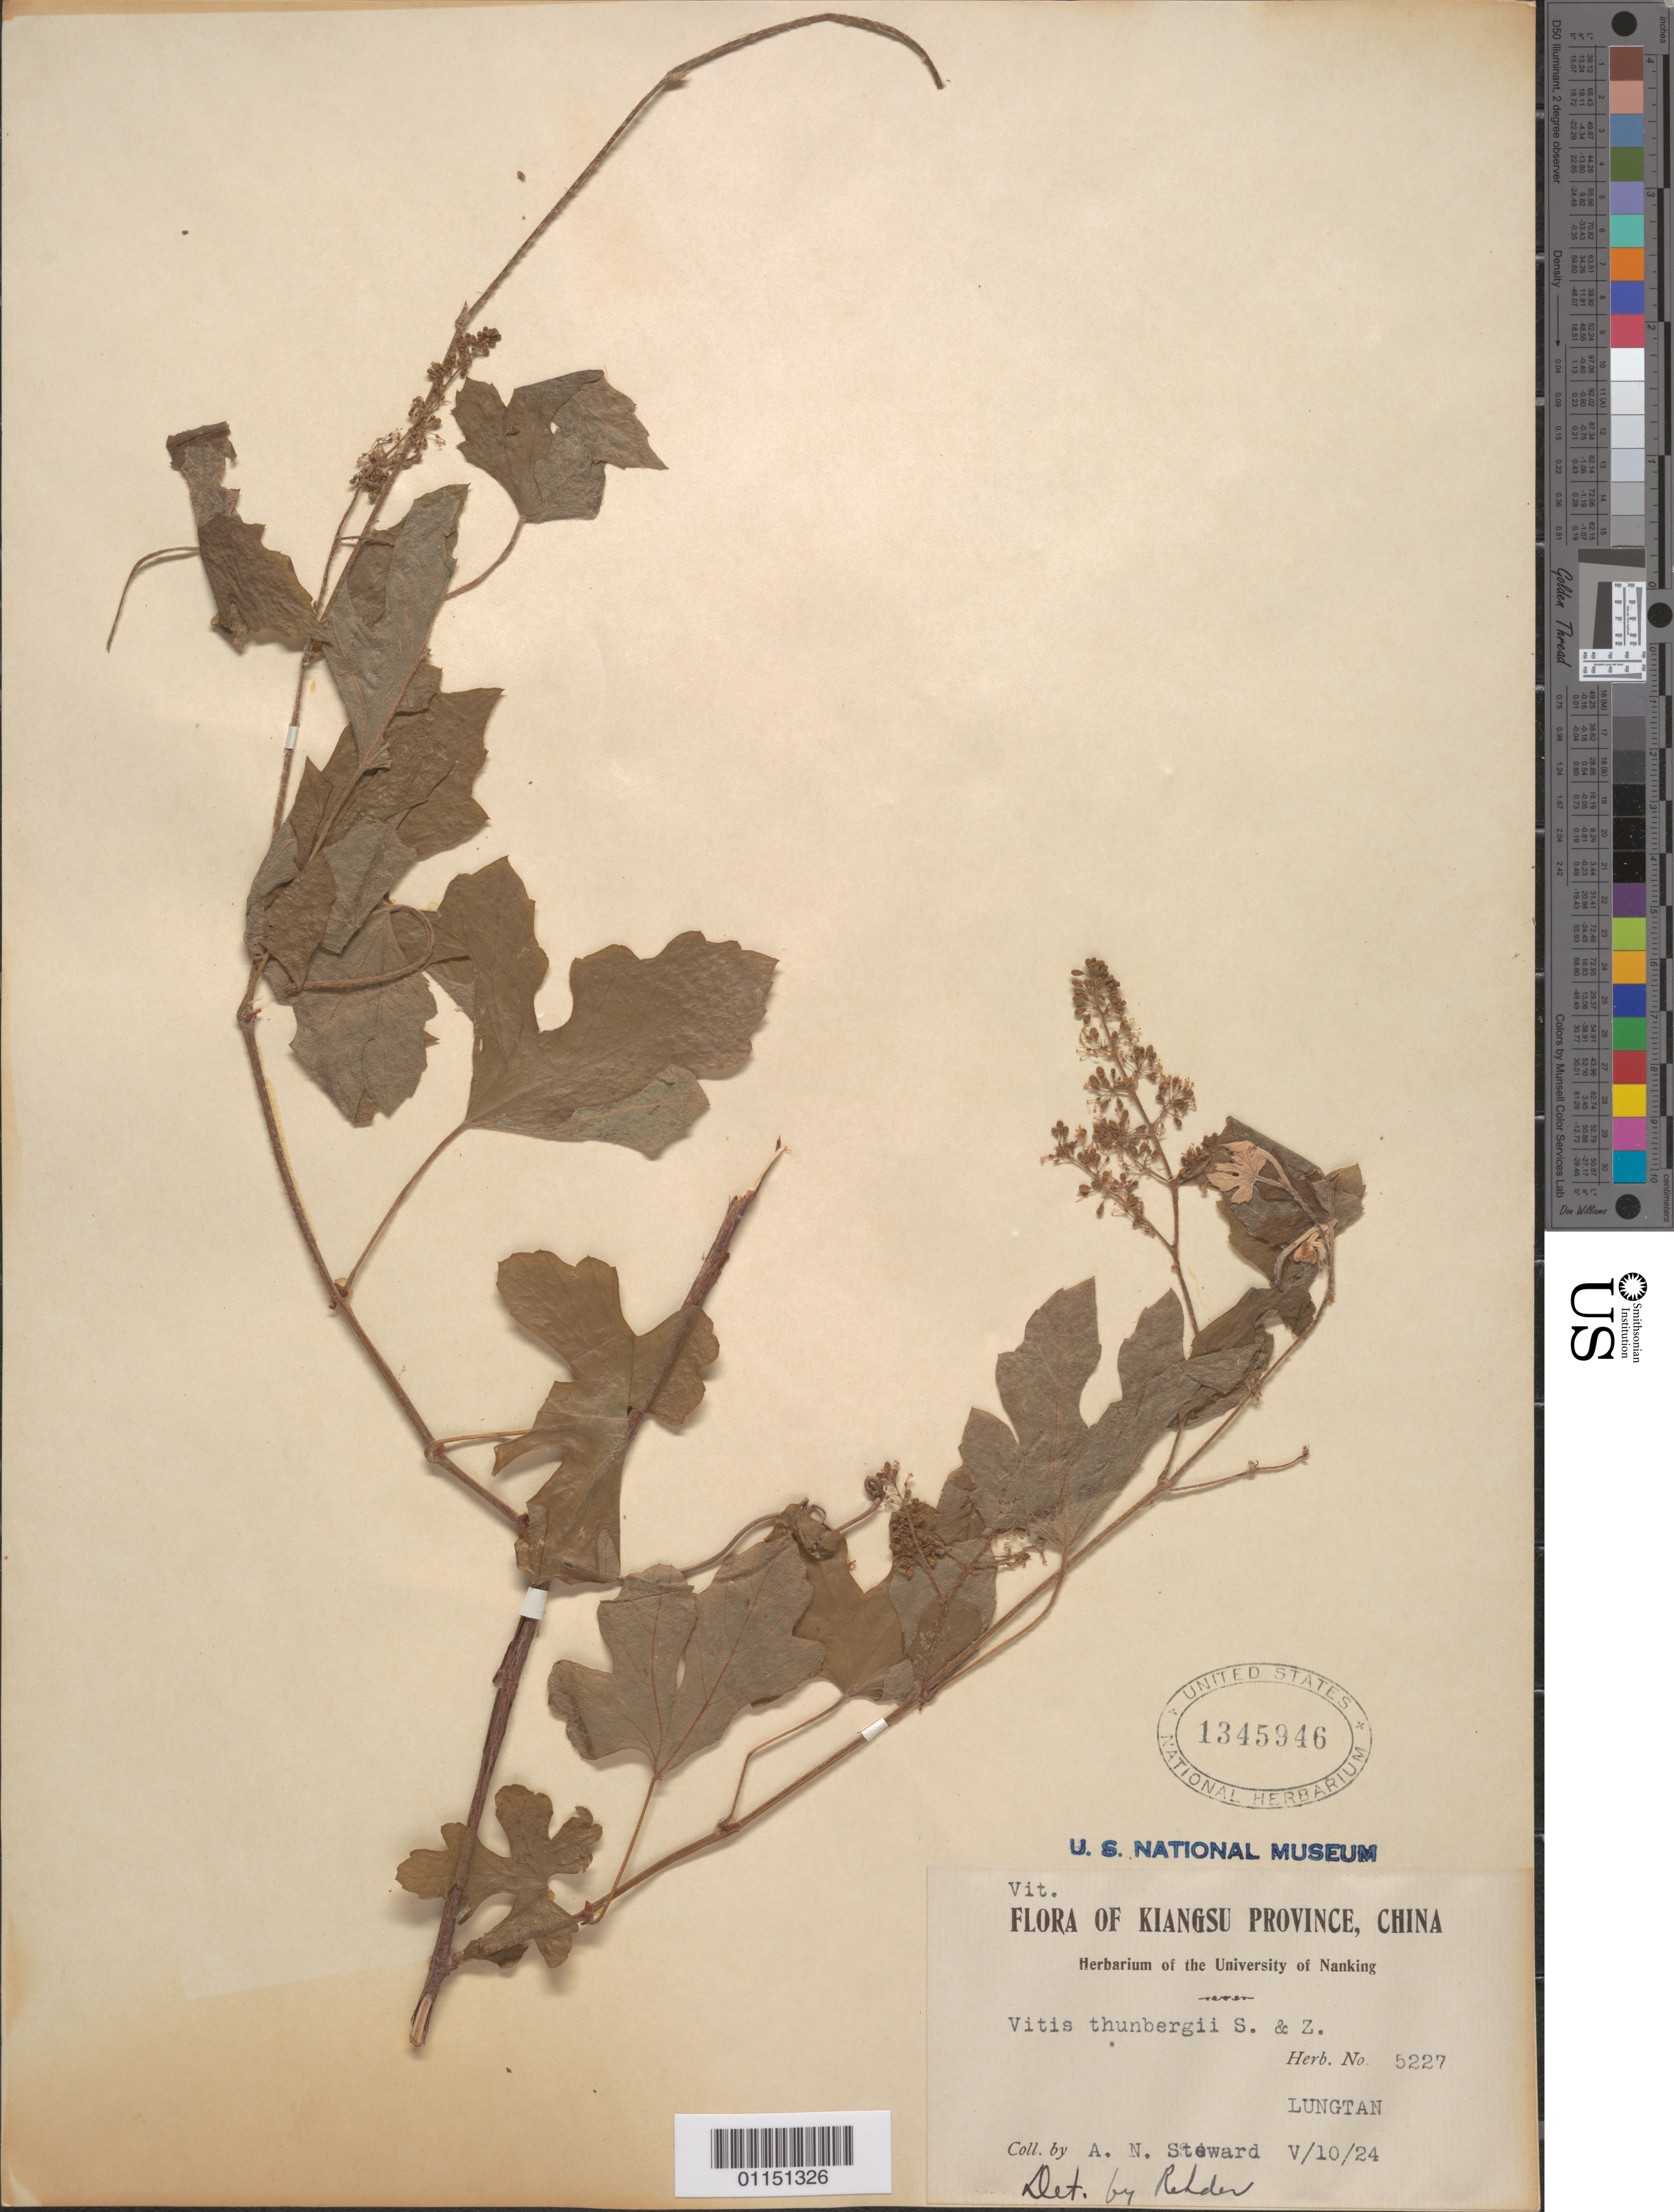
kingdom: Plantae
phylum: Tracheophyta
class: Magnoliopsida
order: Vitales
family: Vitaceae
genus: Vitis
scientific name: Vitis thunbergii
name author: Siebold & Zucc.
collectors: A. N. Steward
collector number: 5227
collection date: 1924-05-10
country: China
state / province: Jiangsu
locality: Lungtan.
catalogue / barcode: US 1345946